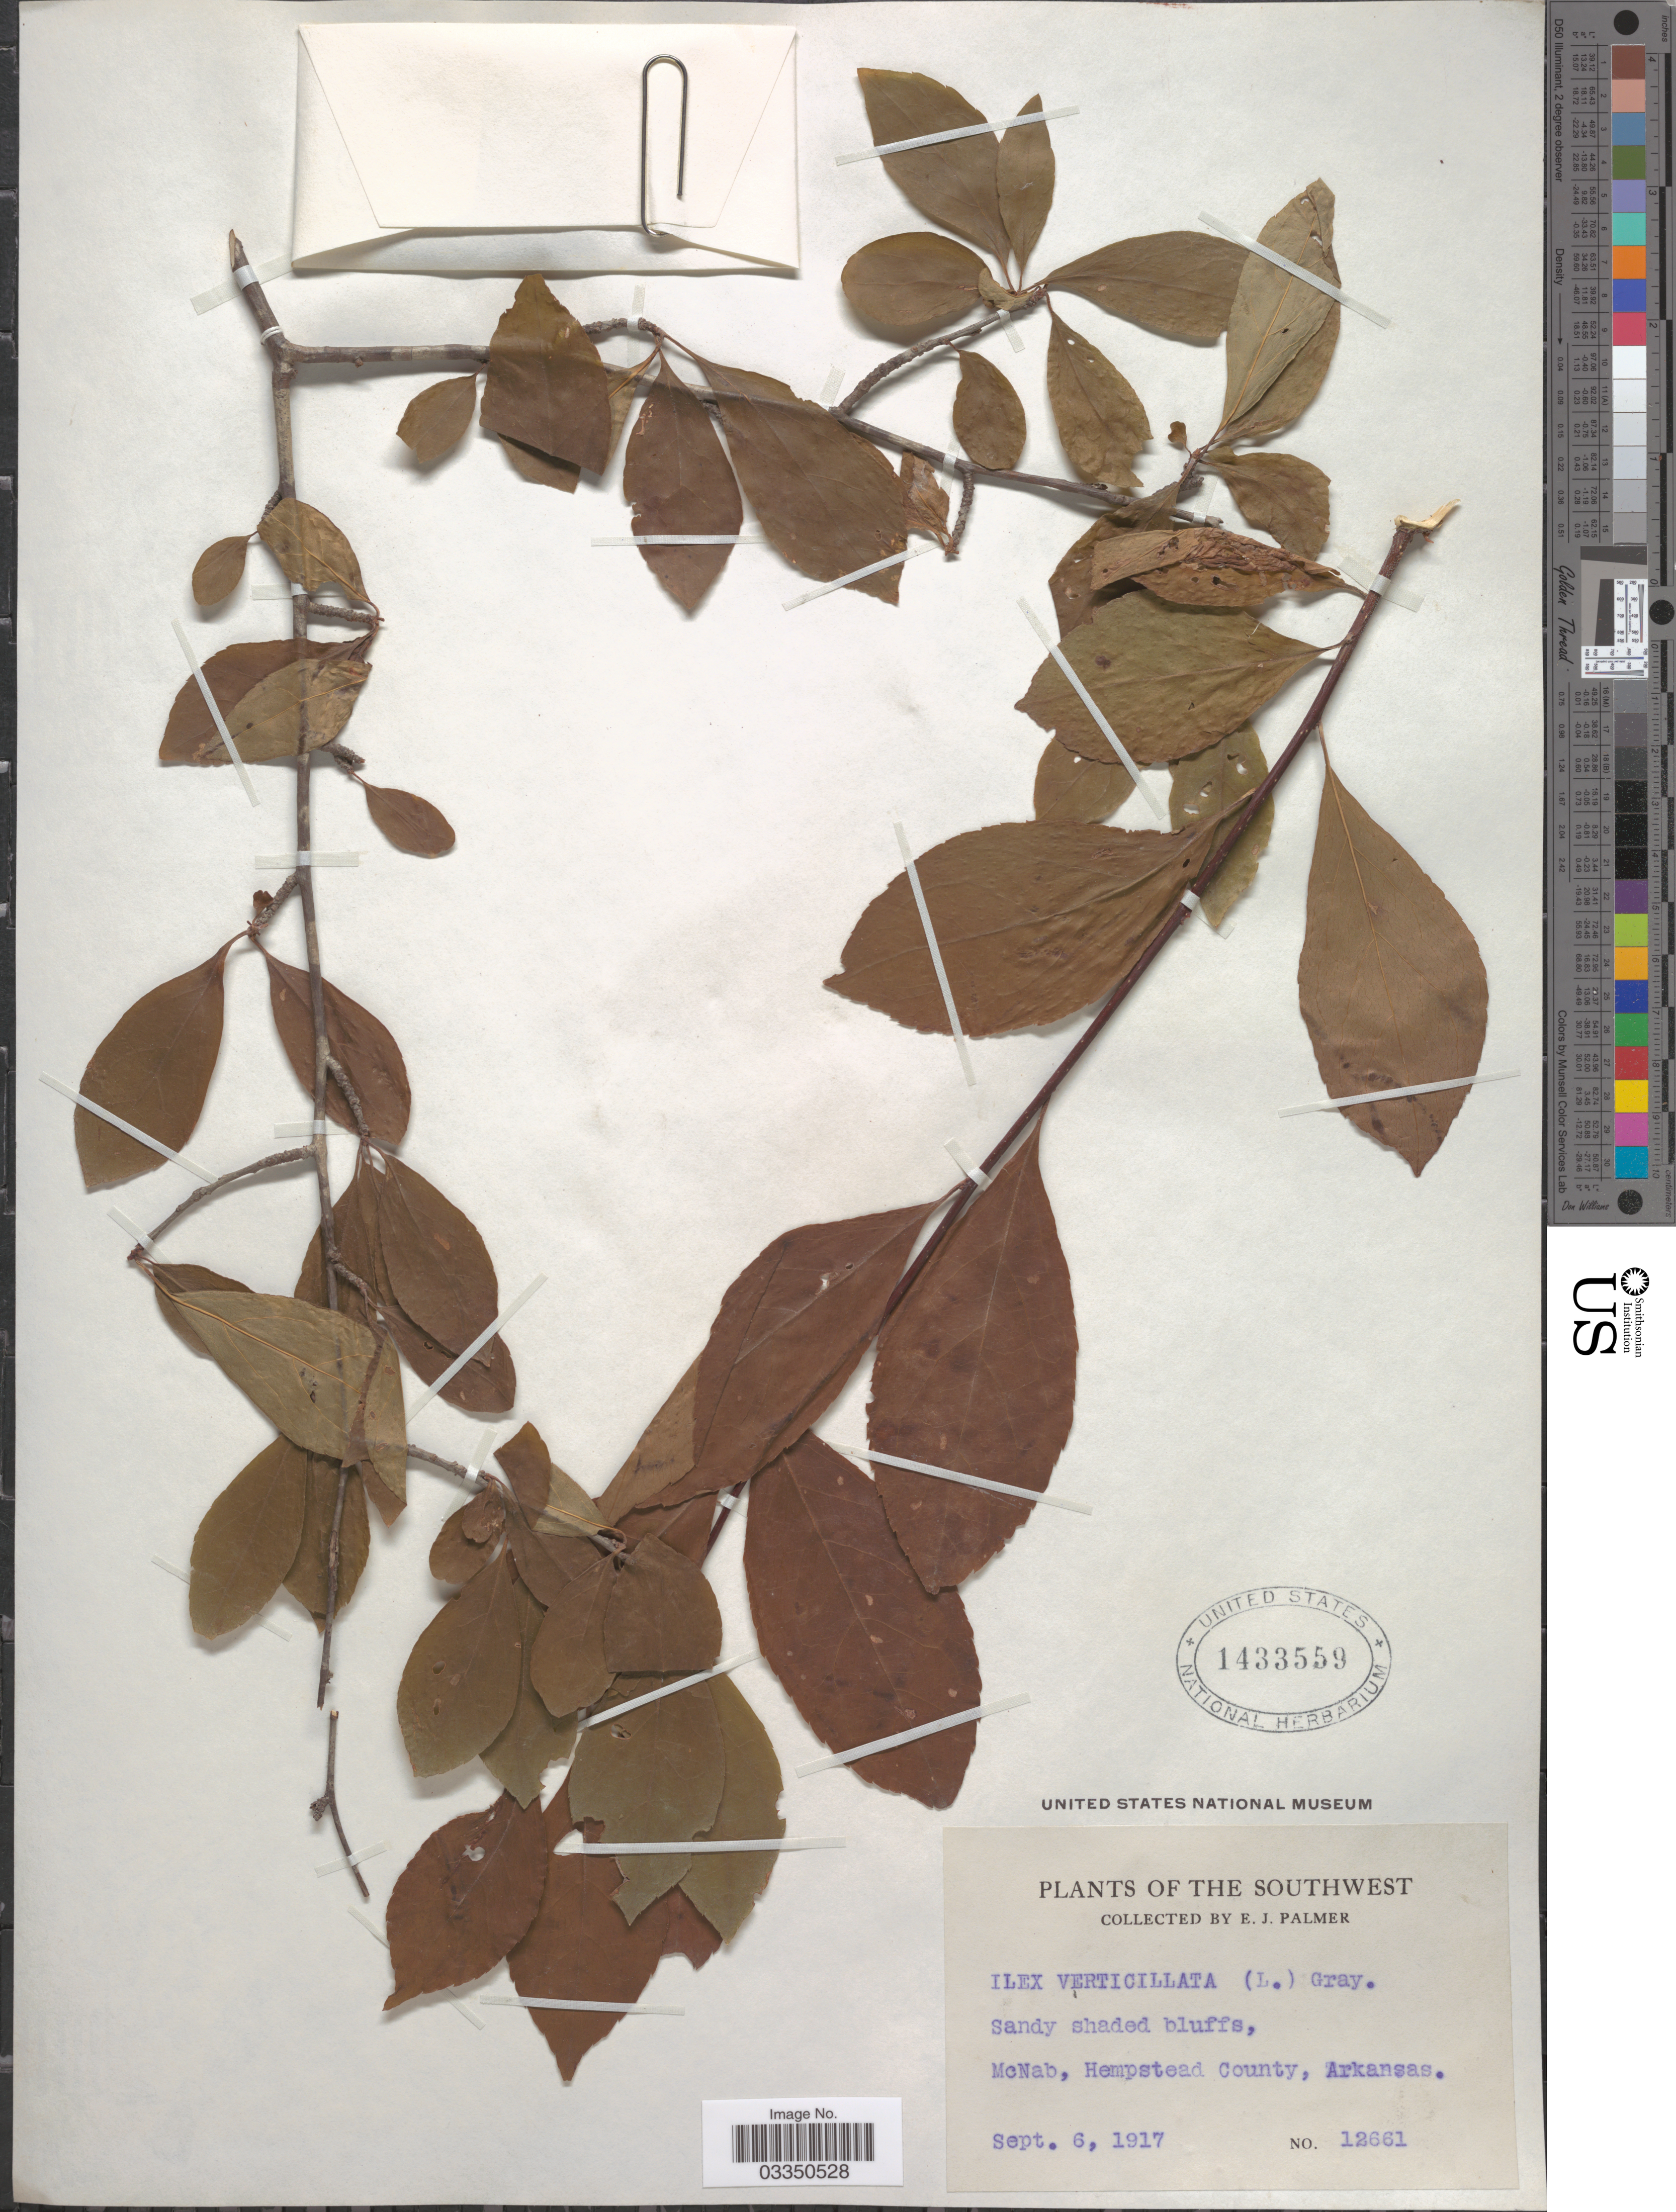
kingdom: Plantae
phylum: Tracheophyta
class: Magnoliopsida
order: Aquifoliales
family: Aquifoliaceae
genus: Ilex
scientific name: Ilex verticillata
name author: (L.) A. Gray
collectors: E. J. Palmer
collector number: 12661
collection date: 1917-09-06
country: United States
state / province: Arkansas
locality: The Southwest. McNab, Hempstead County.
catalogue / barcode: US 1433559